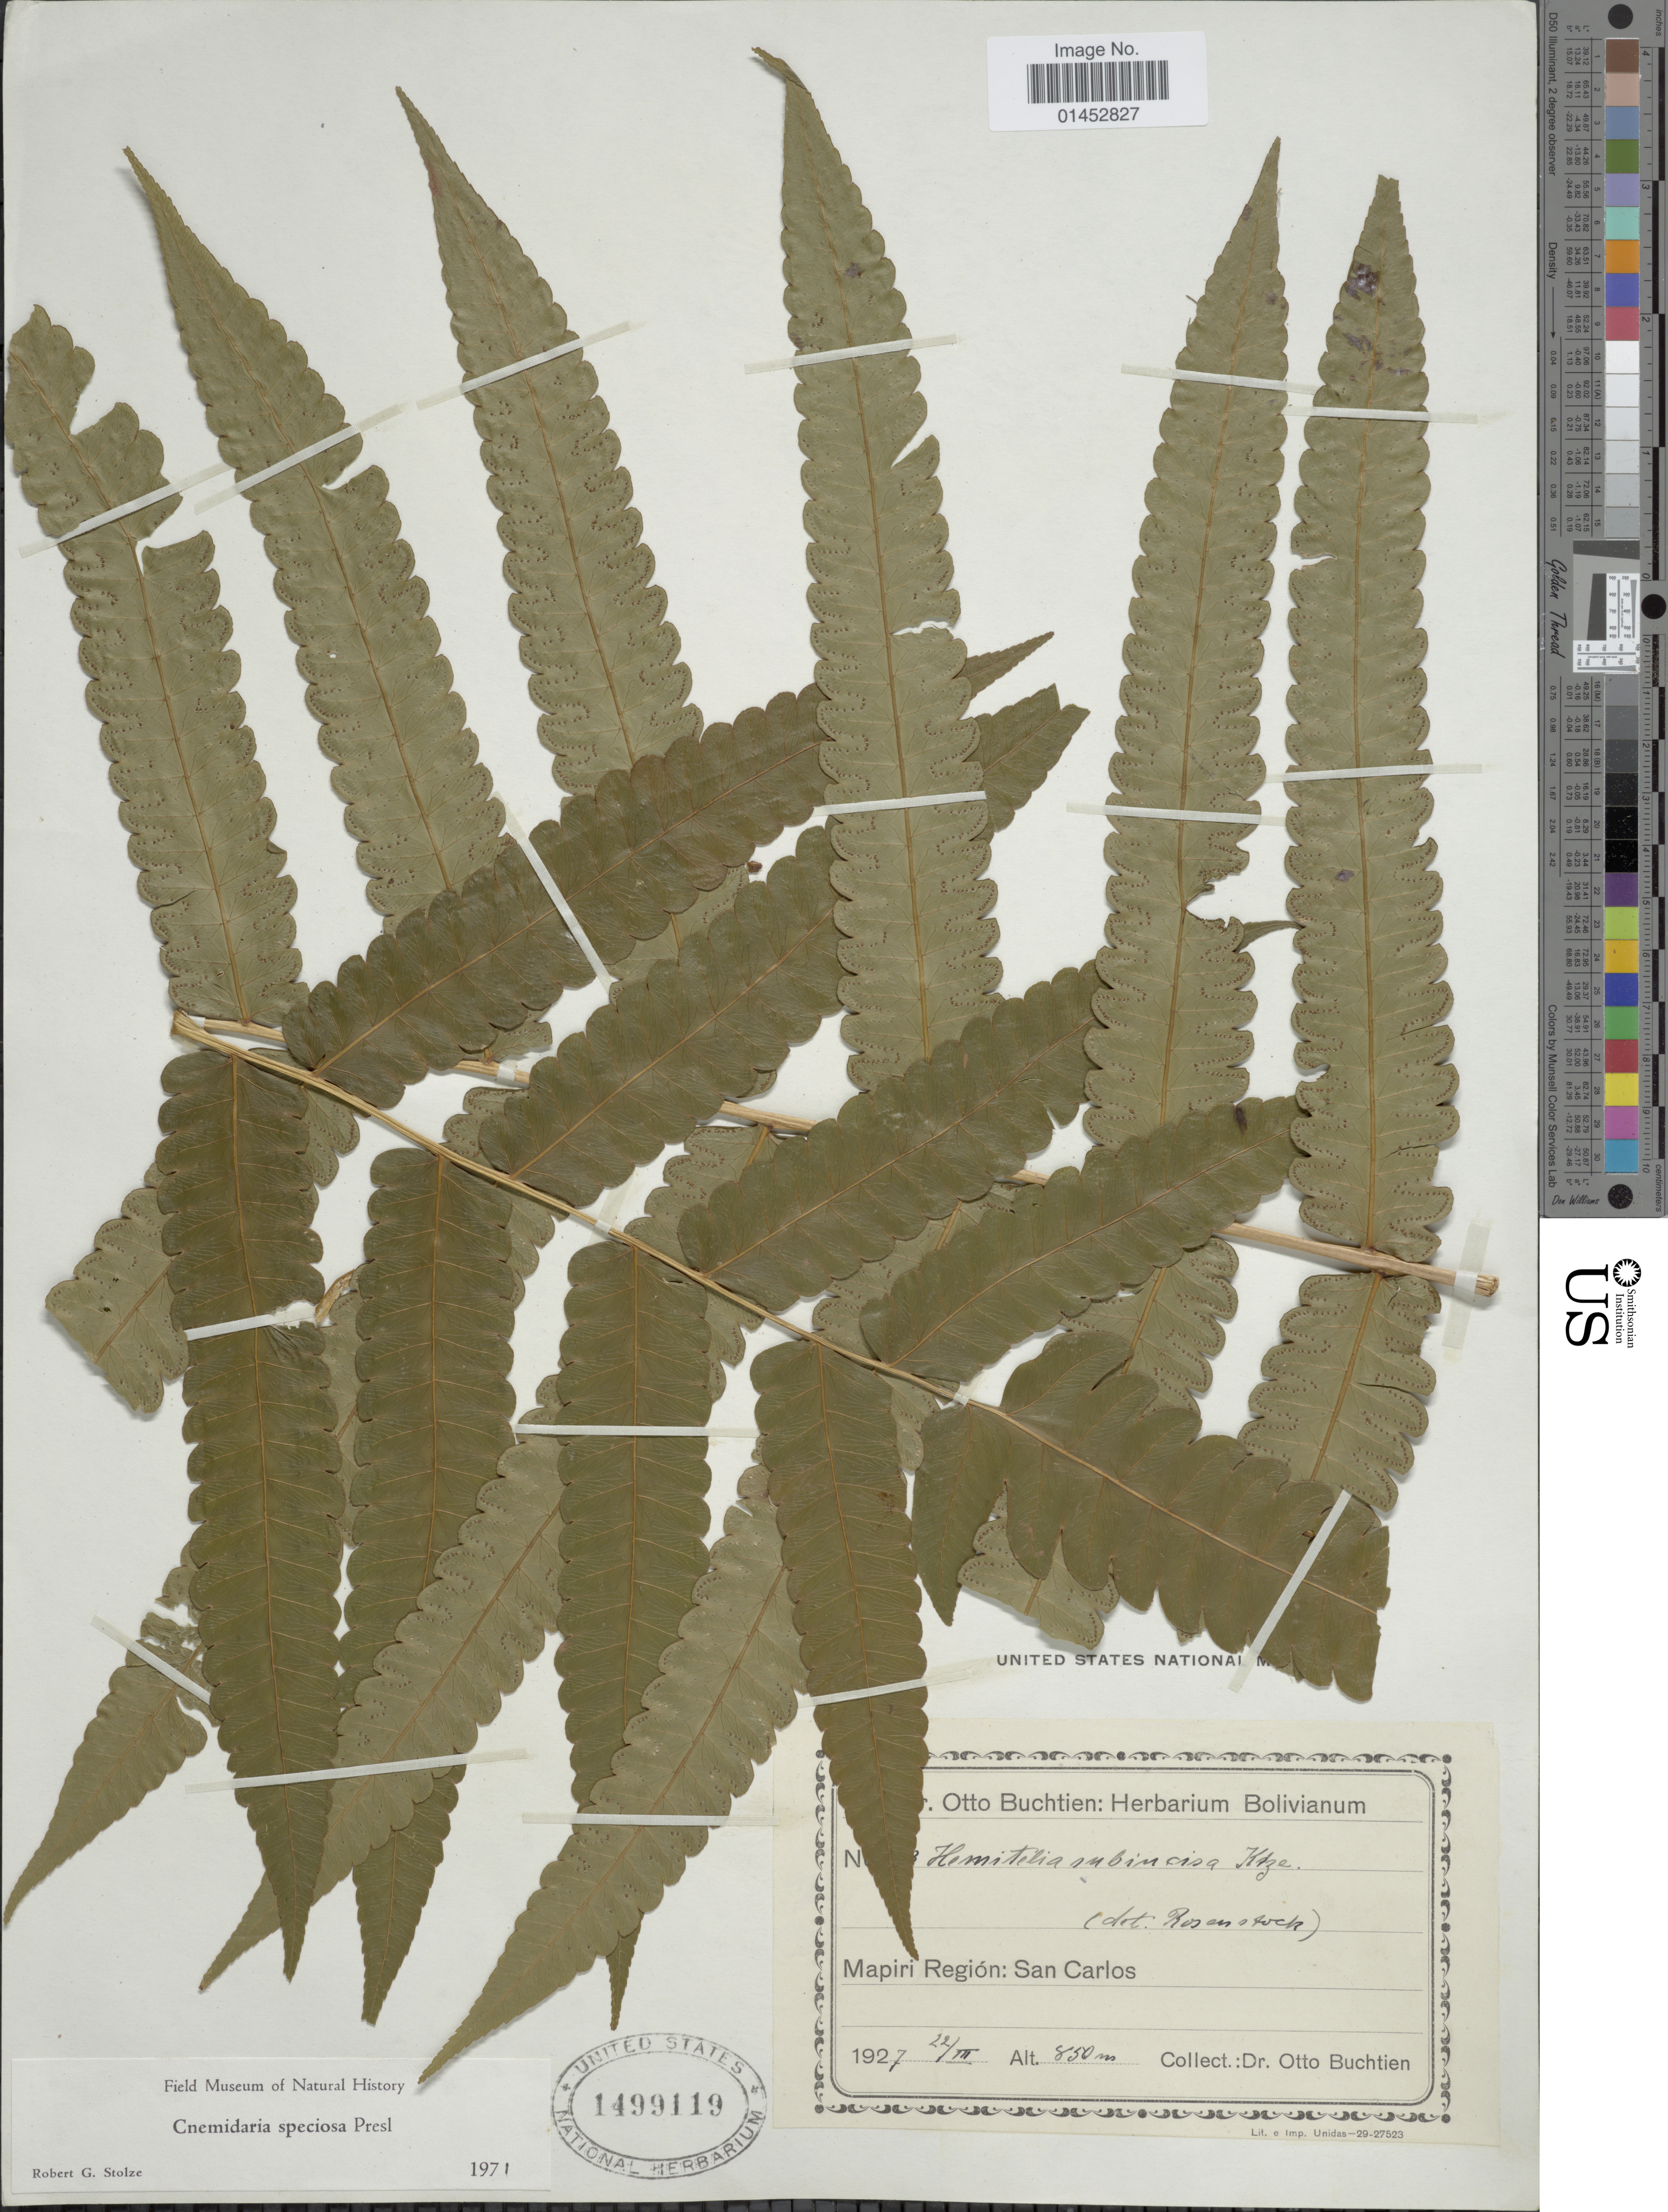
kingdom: Plantae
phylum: Tracheophyta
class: Polypodiopsida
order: Cyatheales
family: Cyatheaceae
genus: Cyathea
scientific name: Cyathea speciosa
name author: Humb. & Bonpl. ex Willd.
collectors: O. Buchtien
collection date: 1927-03-22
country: Bolivia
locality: Mapiri Región: San Carlos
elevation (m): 850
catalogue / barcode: US 1499119